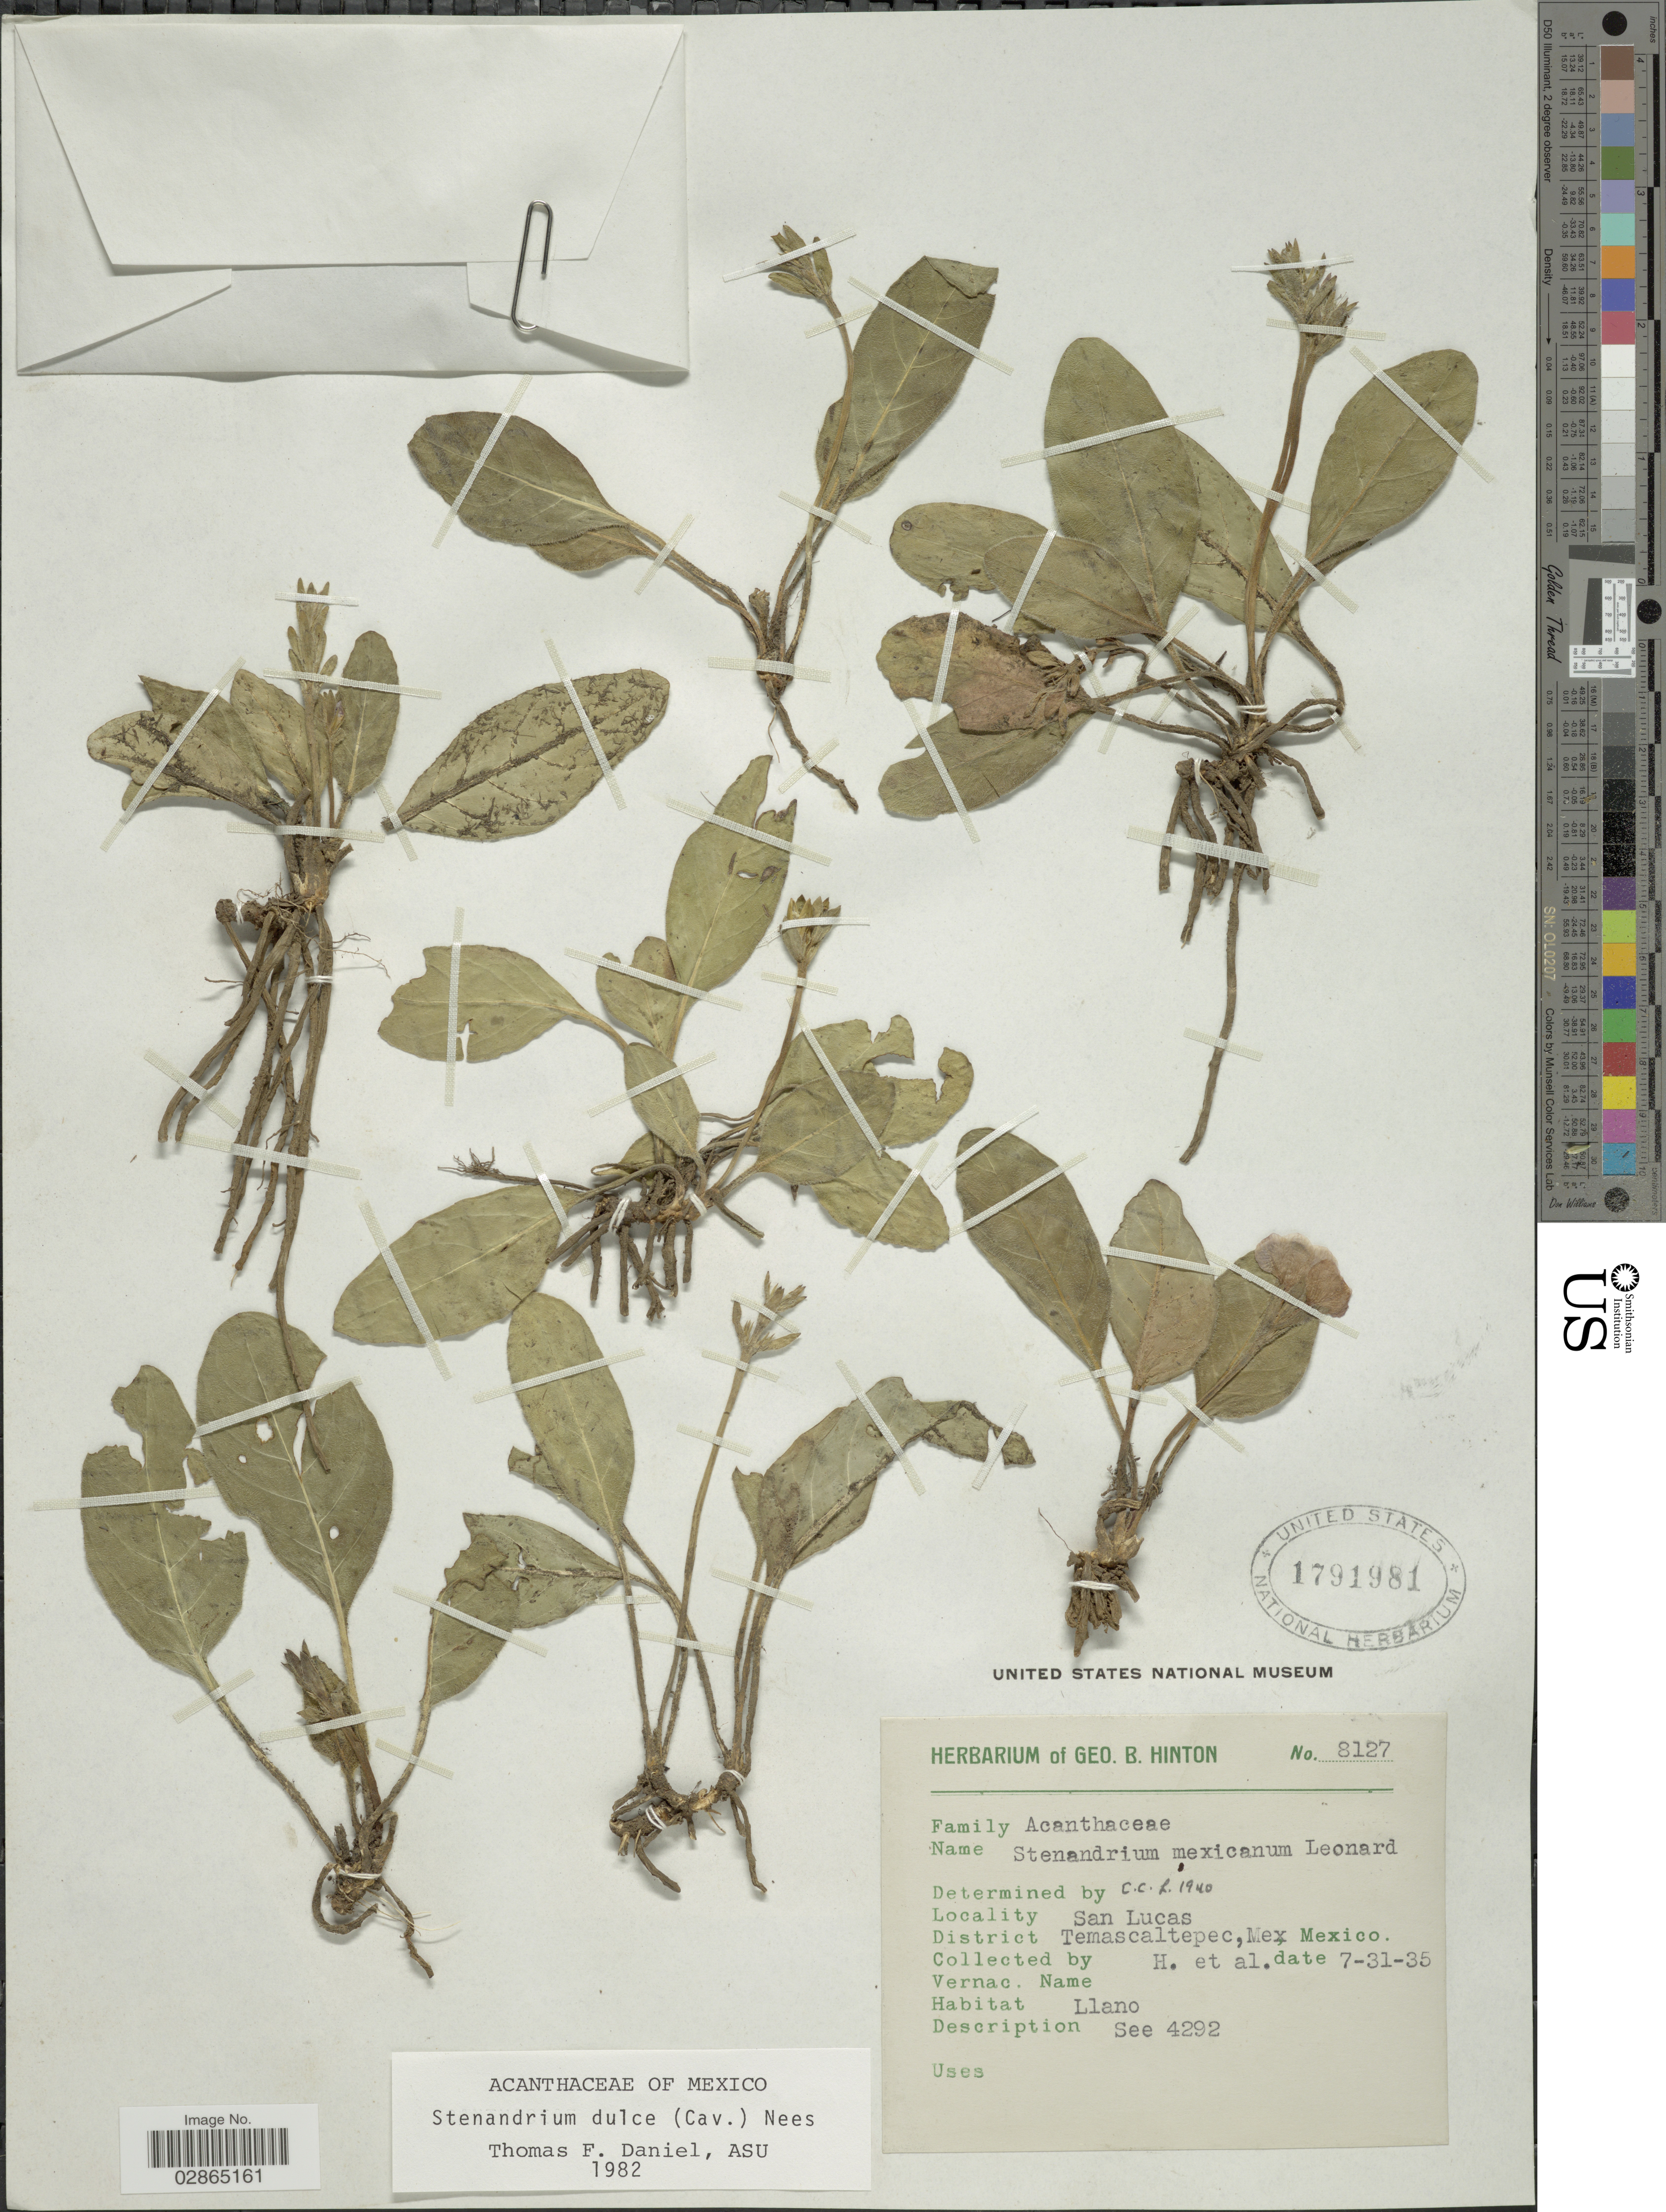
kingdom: Plantae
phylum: Tracheophyta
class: Magnoliopsida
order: Lamiales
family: Acanthaceae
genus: Stenandrium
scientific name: Stenandrium mexicanum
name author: Leonard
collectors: G. B. Hinton & et al.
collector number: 8127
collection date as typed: Transcribed d/m/y: 31/7/35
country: Mexico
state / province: México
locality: San Lucas, District Temascaltepec.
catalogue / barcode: US 1791981